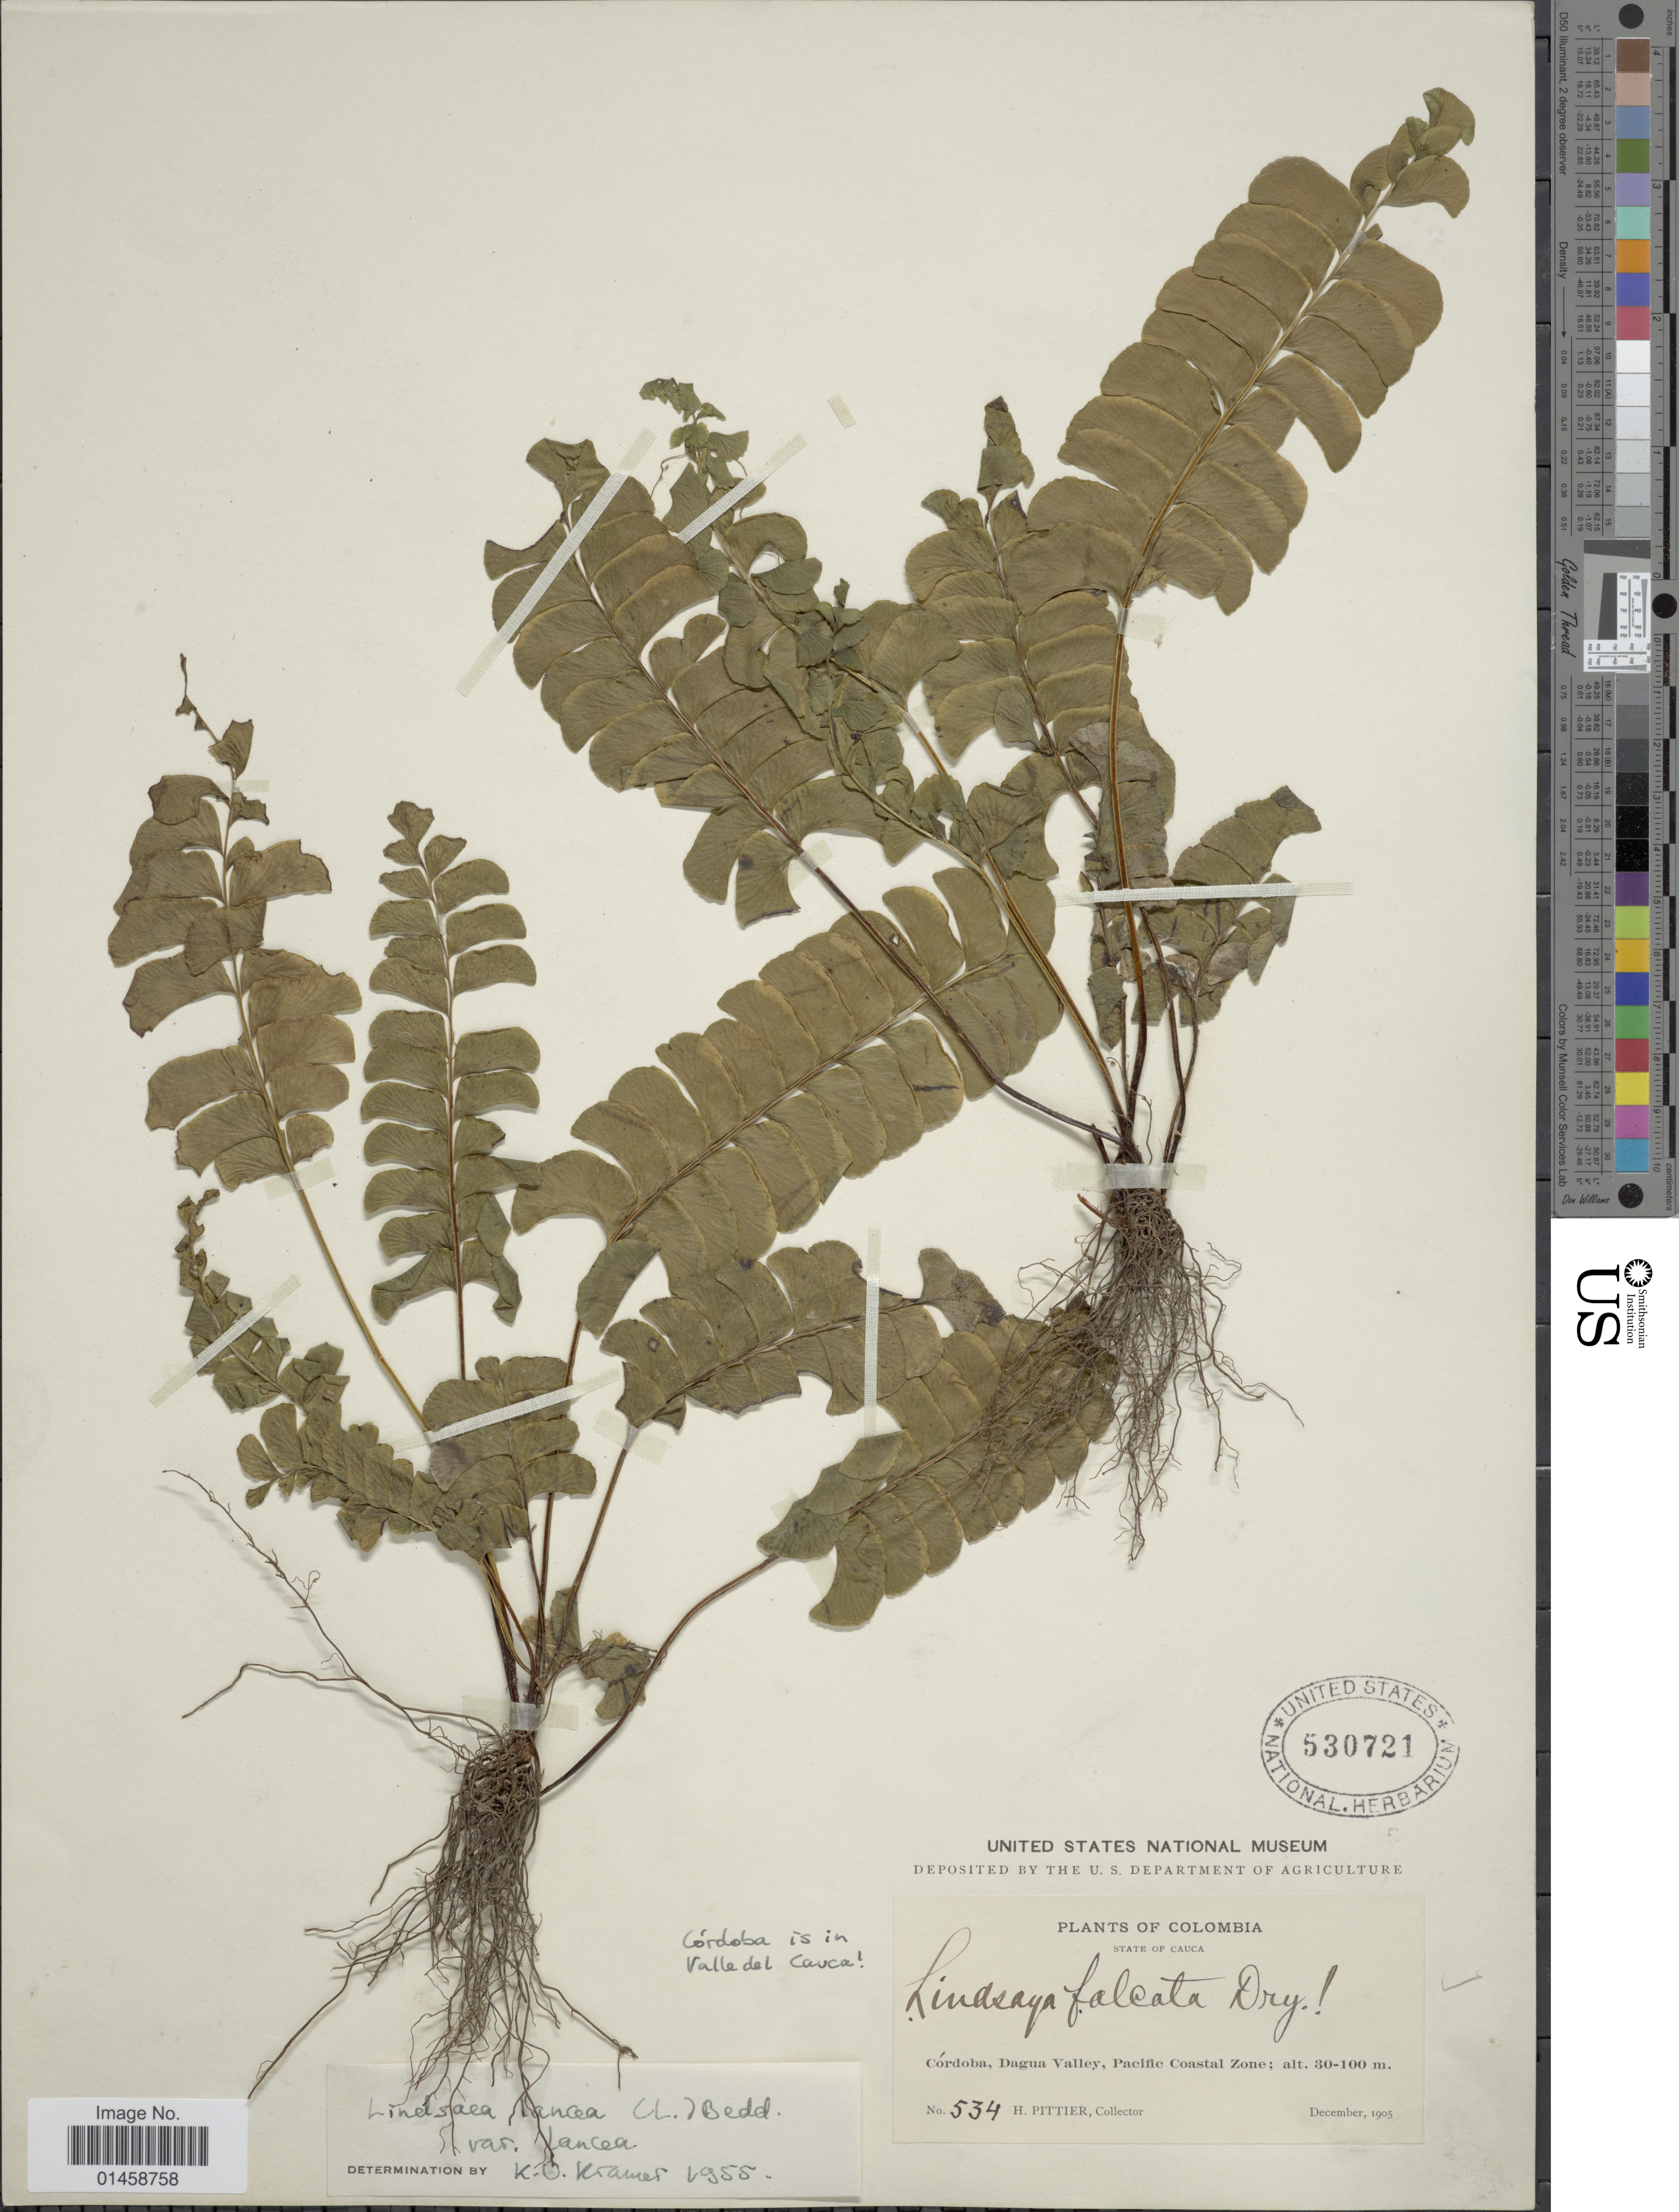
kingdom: Plantae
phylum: Tracheophyta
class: Polypodiopsida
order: Polypodiales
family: Lindsaeaceae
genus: Lindsaea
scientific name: Lindsaea lancea var. lancea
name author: (L.) Bedd.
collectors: H. F. Pittier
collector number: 534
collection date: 1905-12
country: Colombia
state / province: Cauca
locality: Cordoba, Dagua Valley, Pacific Coastal Zone.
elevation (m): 30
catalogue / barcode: US 530721